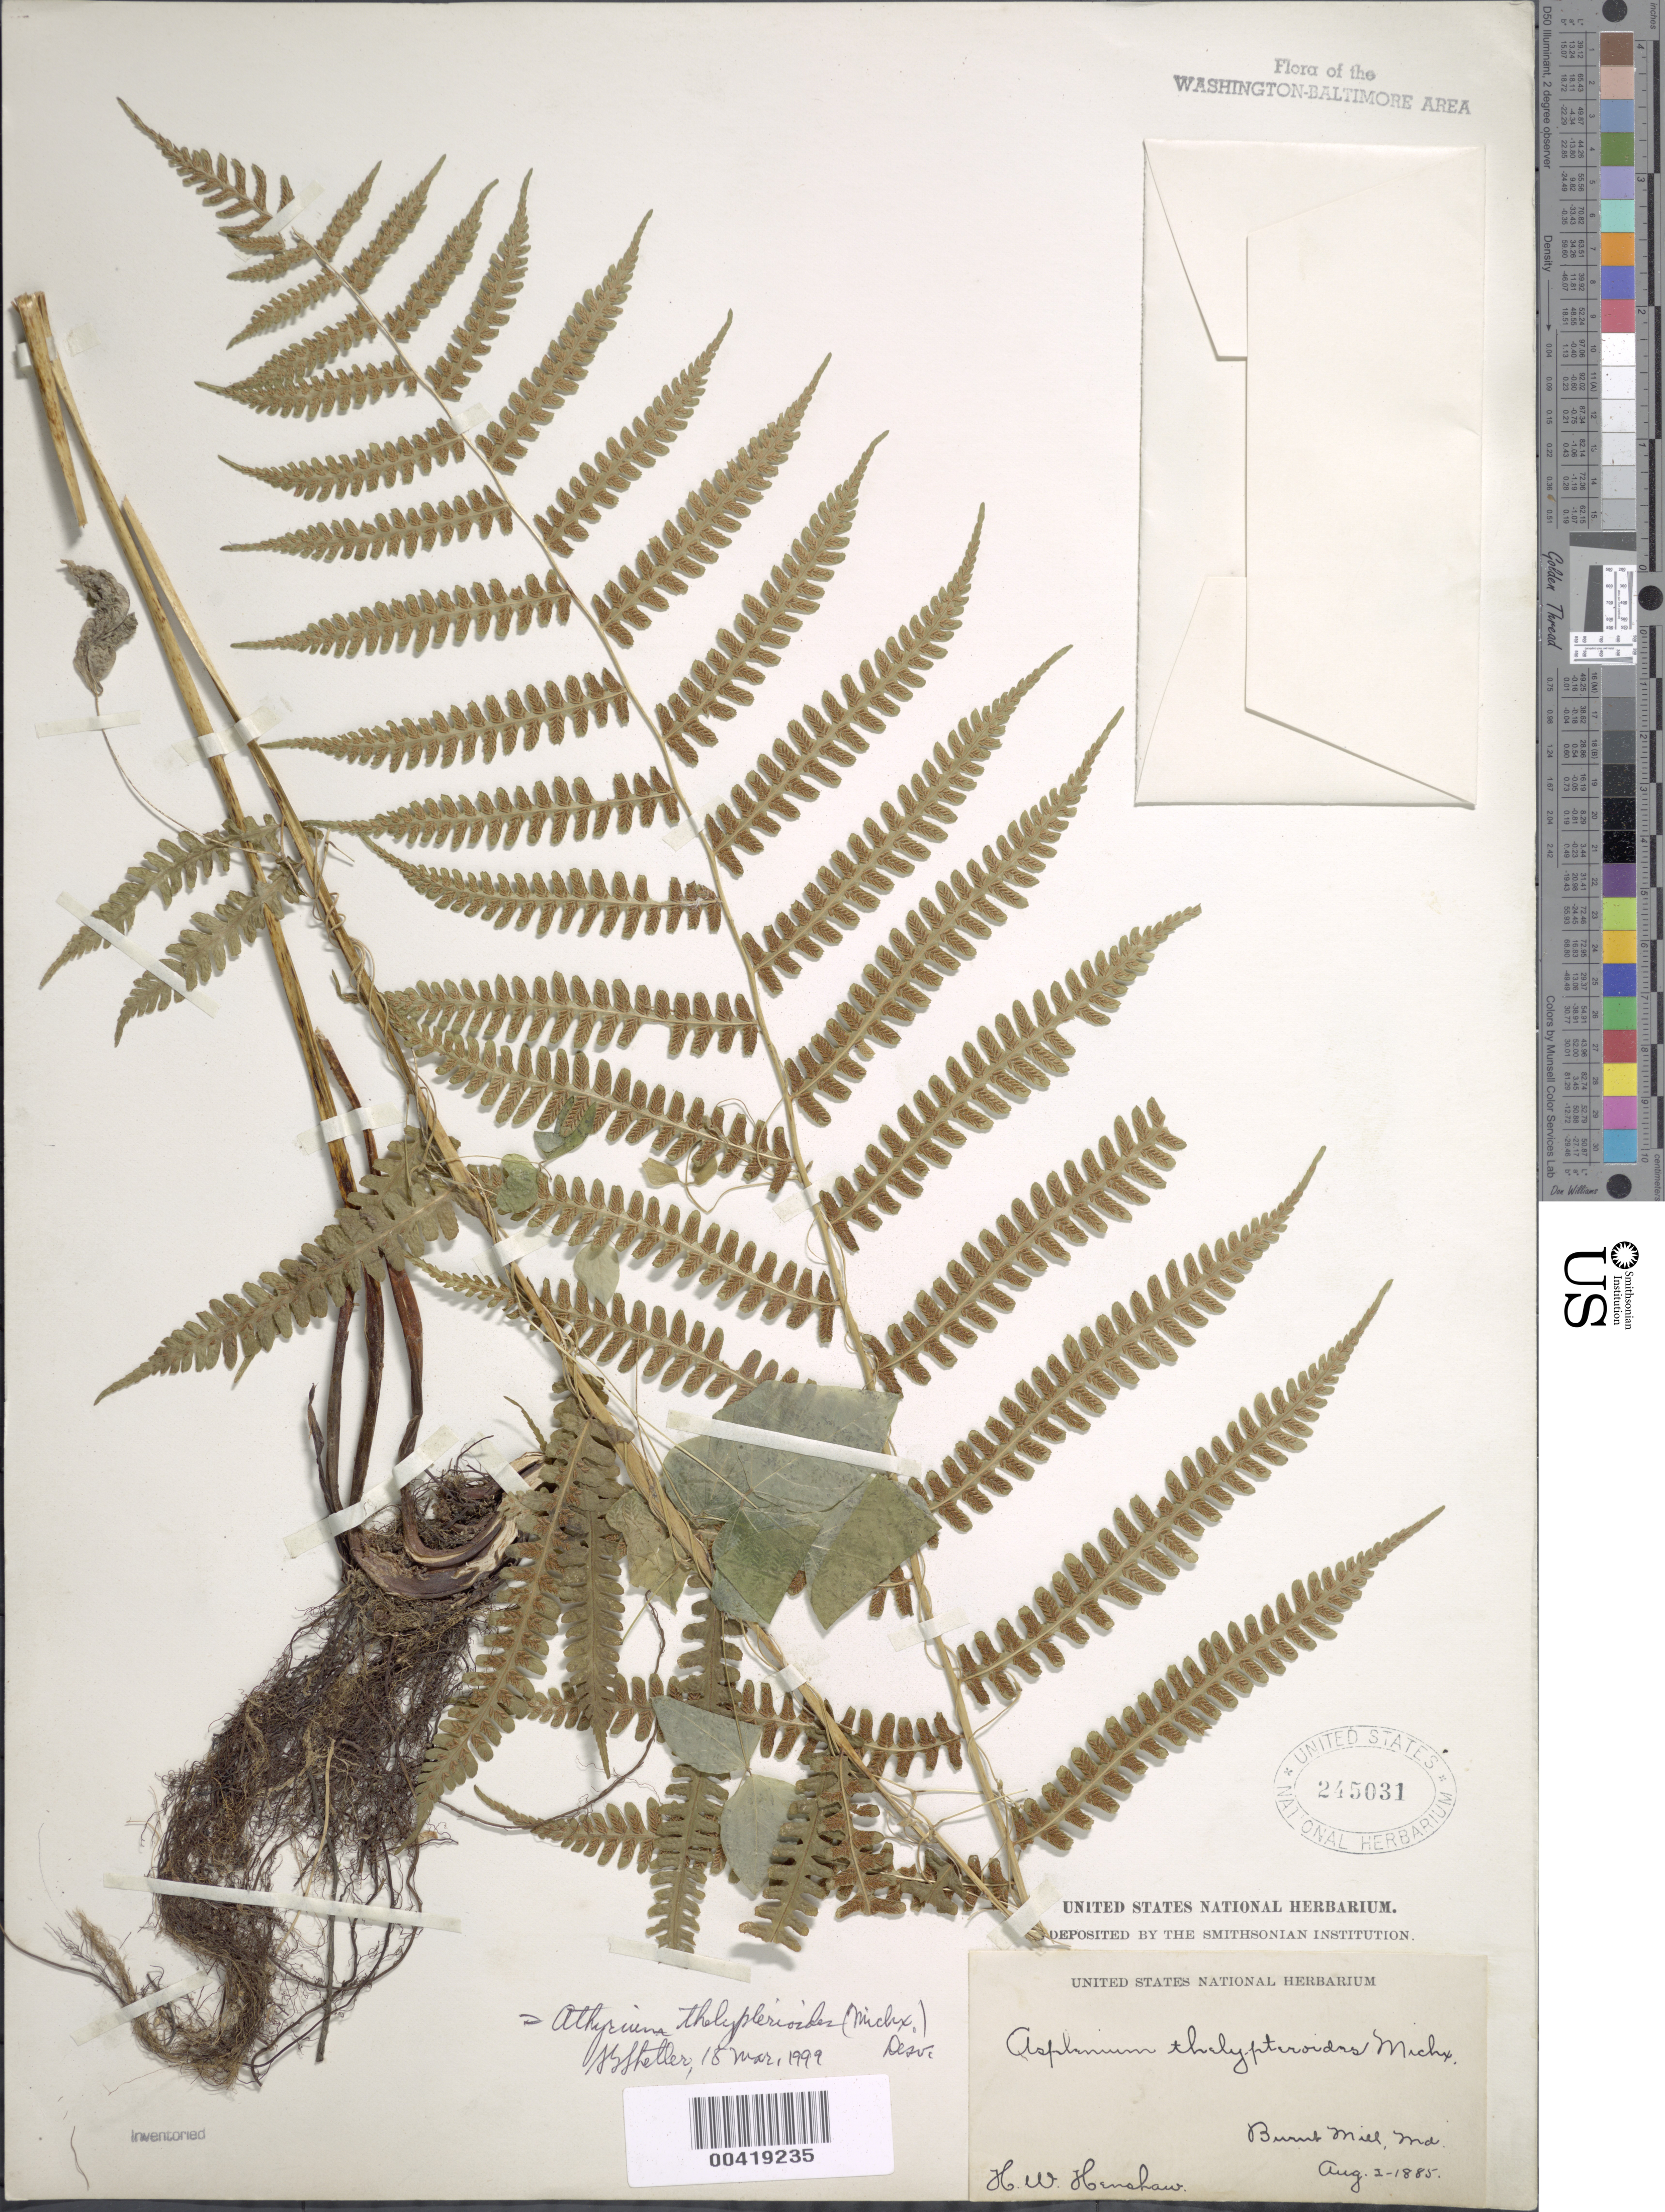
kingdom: Plantae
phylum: Tracheophyta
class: Polypodiopsida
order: Polypodiales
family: Athyriaceae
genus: Deparia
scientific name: Deparia acrostichoides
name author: (Sw.) M. Kato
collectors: H. Henshaw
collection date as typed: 02 Aug 1885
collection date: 1885-08-02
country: United States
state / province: Maryland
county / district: Montgomery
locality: Burnt Mill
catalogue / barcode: US 245031